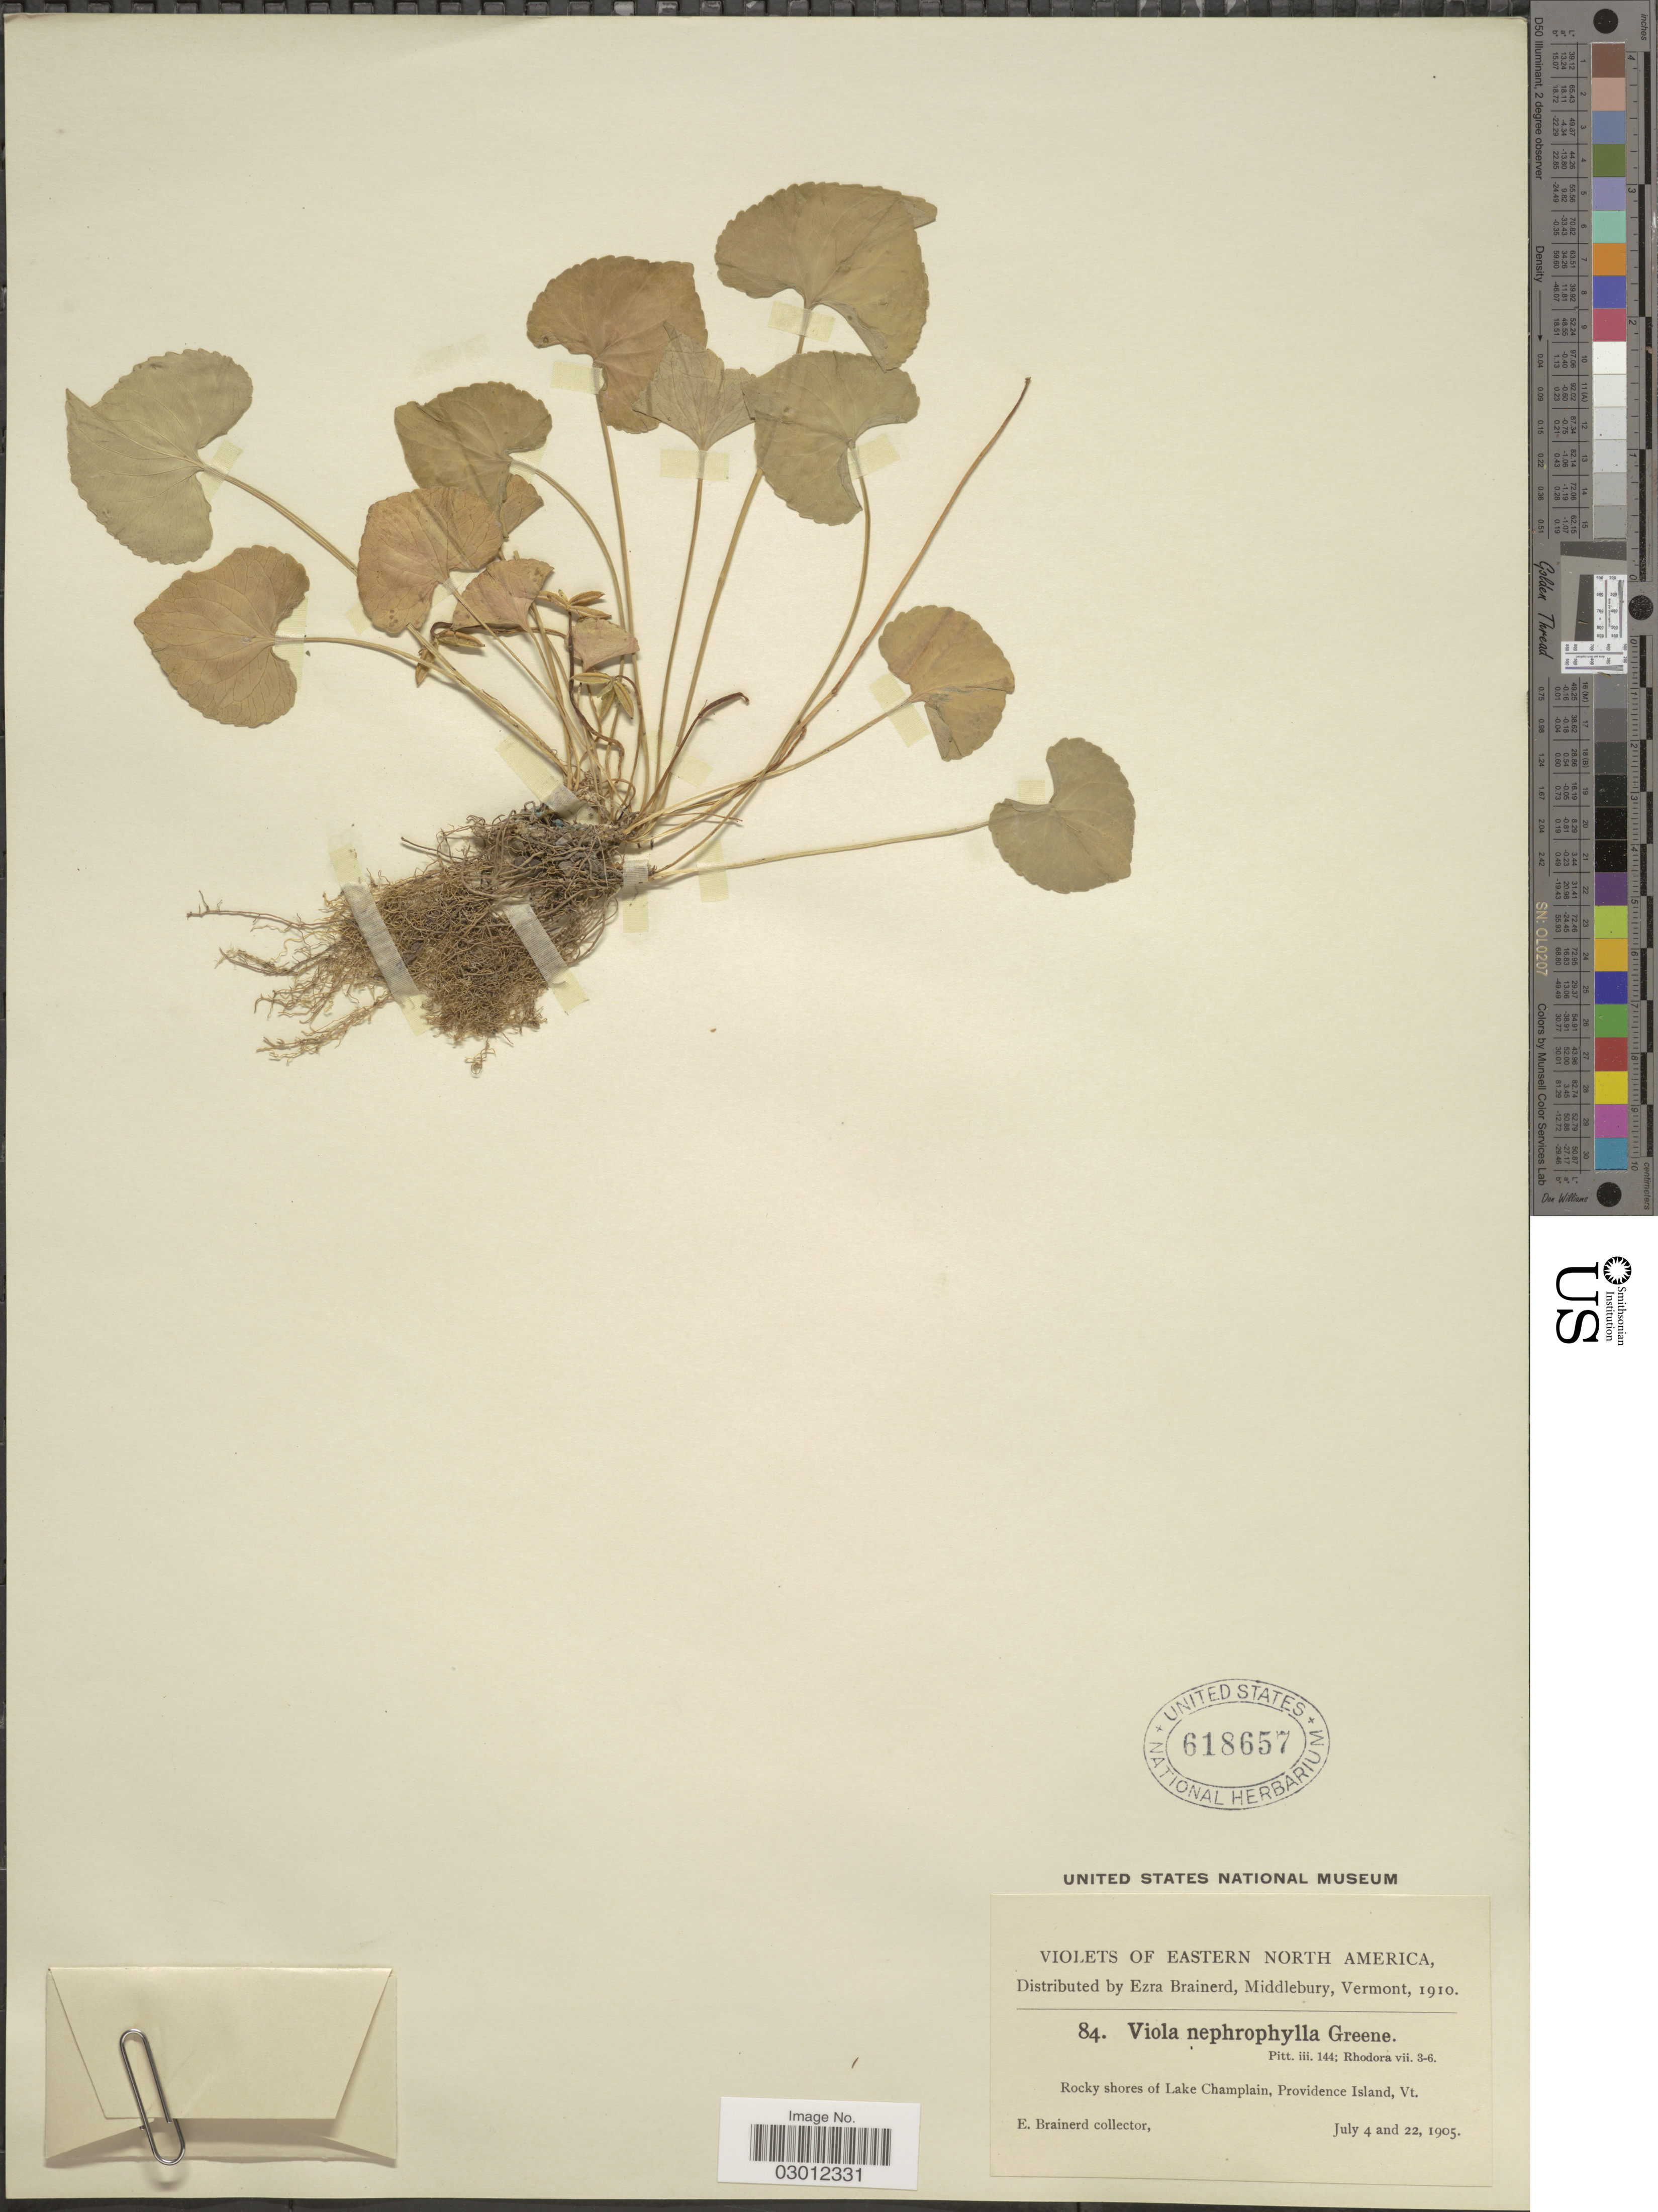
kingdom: Plantae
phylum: Tracheophyta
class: Magnoliopsida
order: Malpighiales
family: Violaceae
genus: Viola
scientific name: Viola nephrophylla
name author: Greene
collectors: E. Brainerd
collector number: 84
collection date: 1905-07-04/1905-07-22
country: United States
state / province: Vermont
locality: Eastern North America. Rocky shores of Lake Champlain, Providence Island.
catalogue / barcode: US 618657